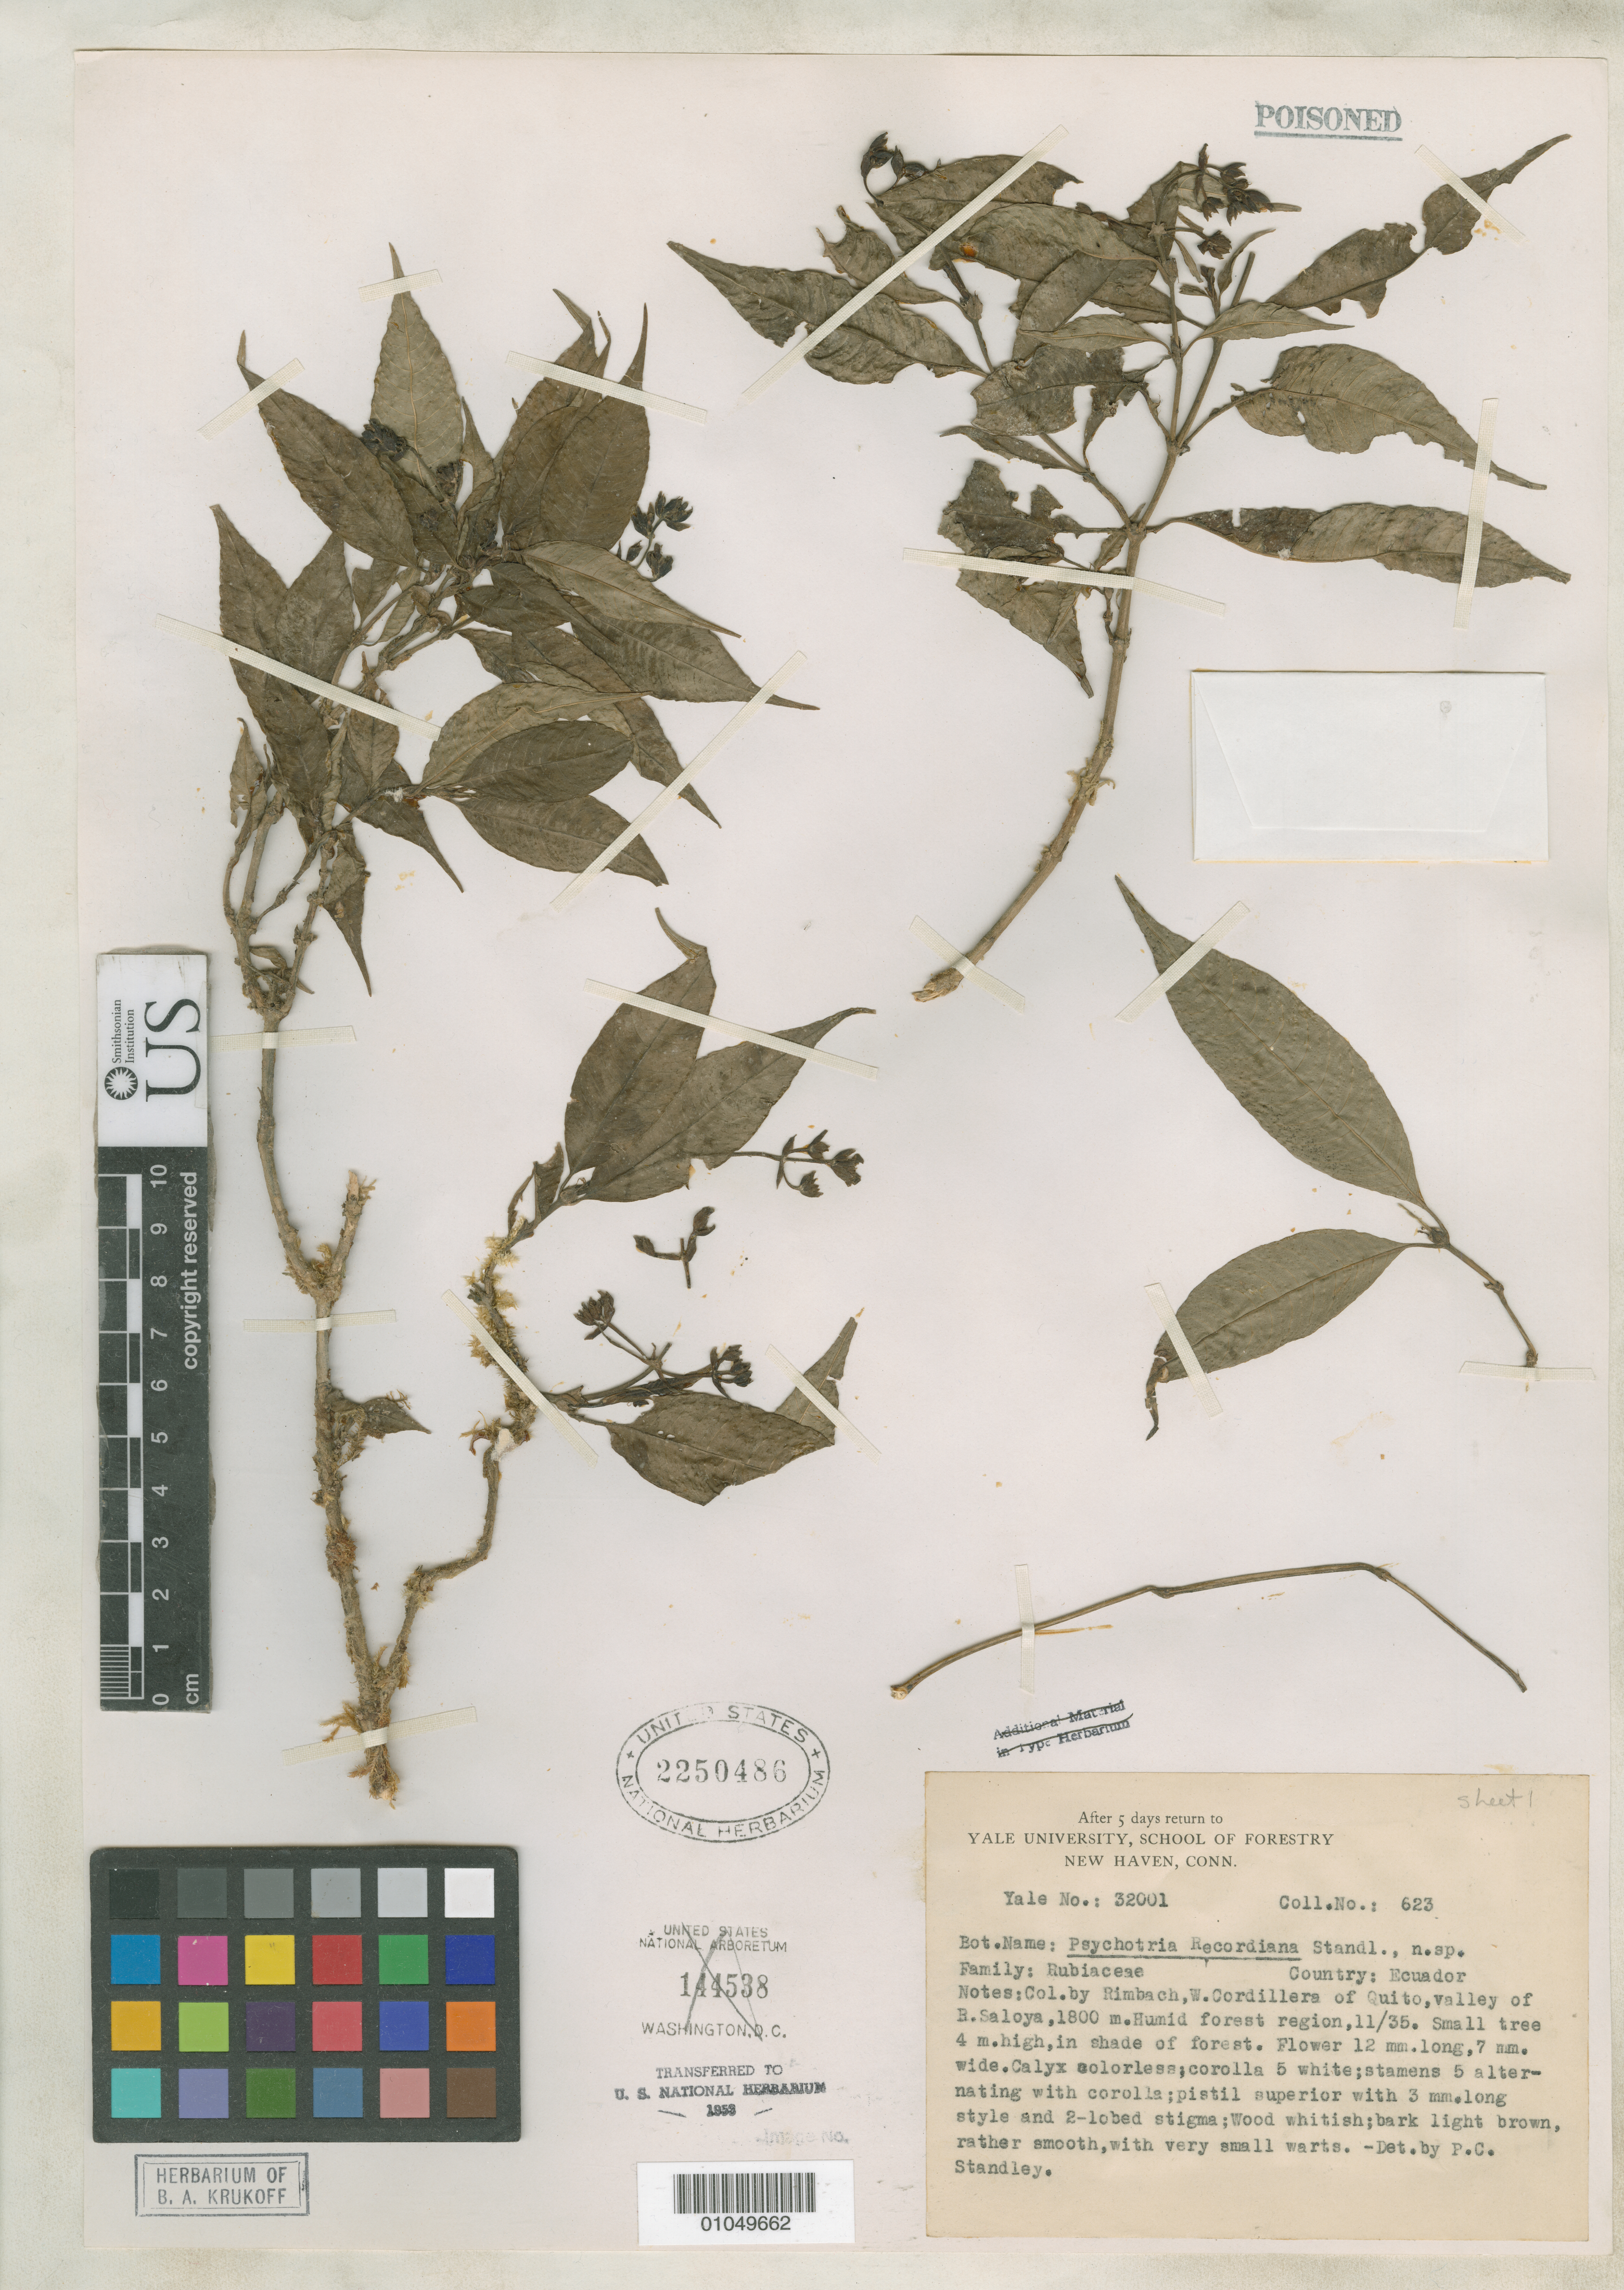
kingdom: Plantae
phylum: Tracheophyta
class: Magnoliopsida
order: Gentianales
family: Rubiaceae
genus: Psychotria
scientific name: Psychotria recordiana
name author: Standl.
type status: Isotype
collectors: A. Rimbach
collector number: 623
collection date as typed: Nov 1935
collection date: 1935-11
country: Ecuador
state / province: Pichincha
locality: W. Cordillera of Quito, valley of R. Saloya.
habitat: Humid forest region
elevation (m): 1800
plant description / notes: Specimen ex U.S. National Arboretum, transferred to U.S. National Herbarium, 1953.; Yale No. 32001.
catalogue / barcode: US 2250486